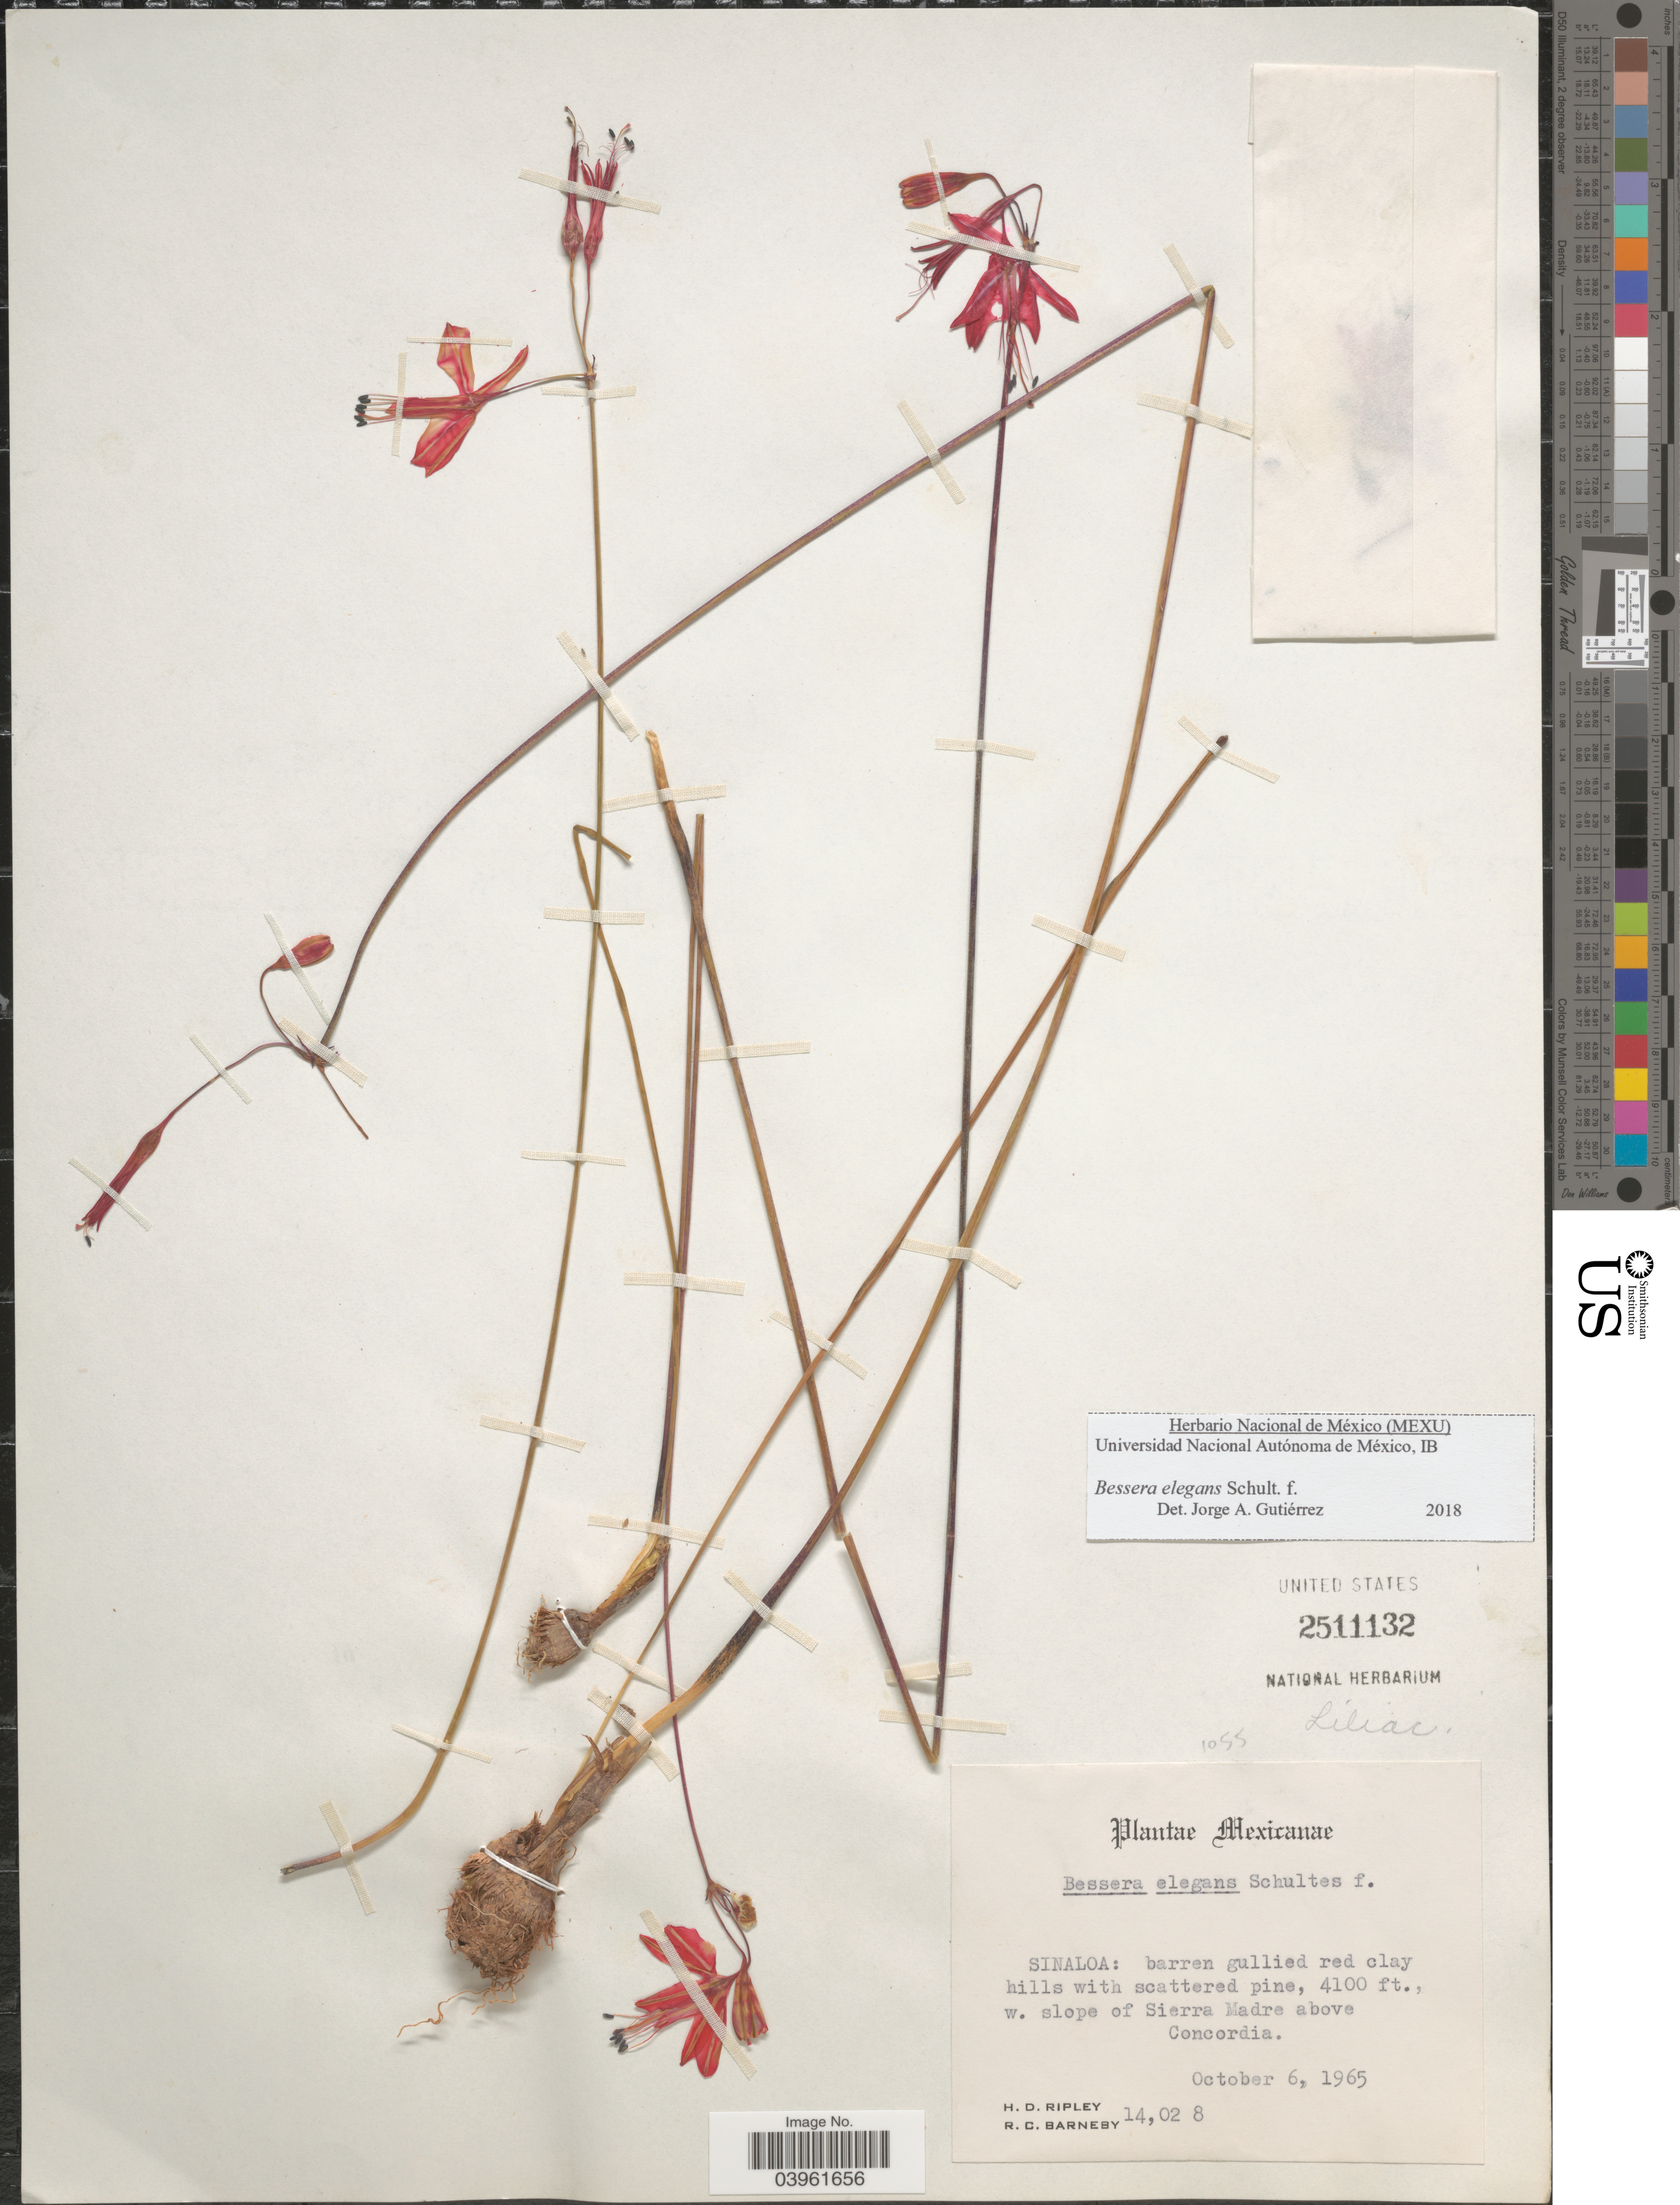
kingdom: Plantae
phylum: Tracheophyta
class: Liliopsida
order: Asparagales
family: Asparagaceae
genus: Bessera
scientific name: Bessera elegans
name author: Schult. f.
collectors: H. Ripley & R. C. Barneby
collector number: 14028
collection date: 1965-10-06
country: Mexico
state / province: Sinaloa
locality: W. slope of Sierra Madre above Concordia.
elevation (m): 1250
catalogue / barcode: US 2511132